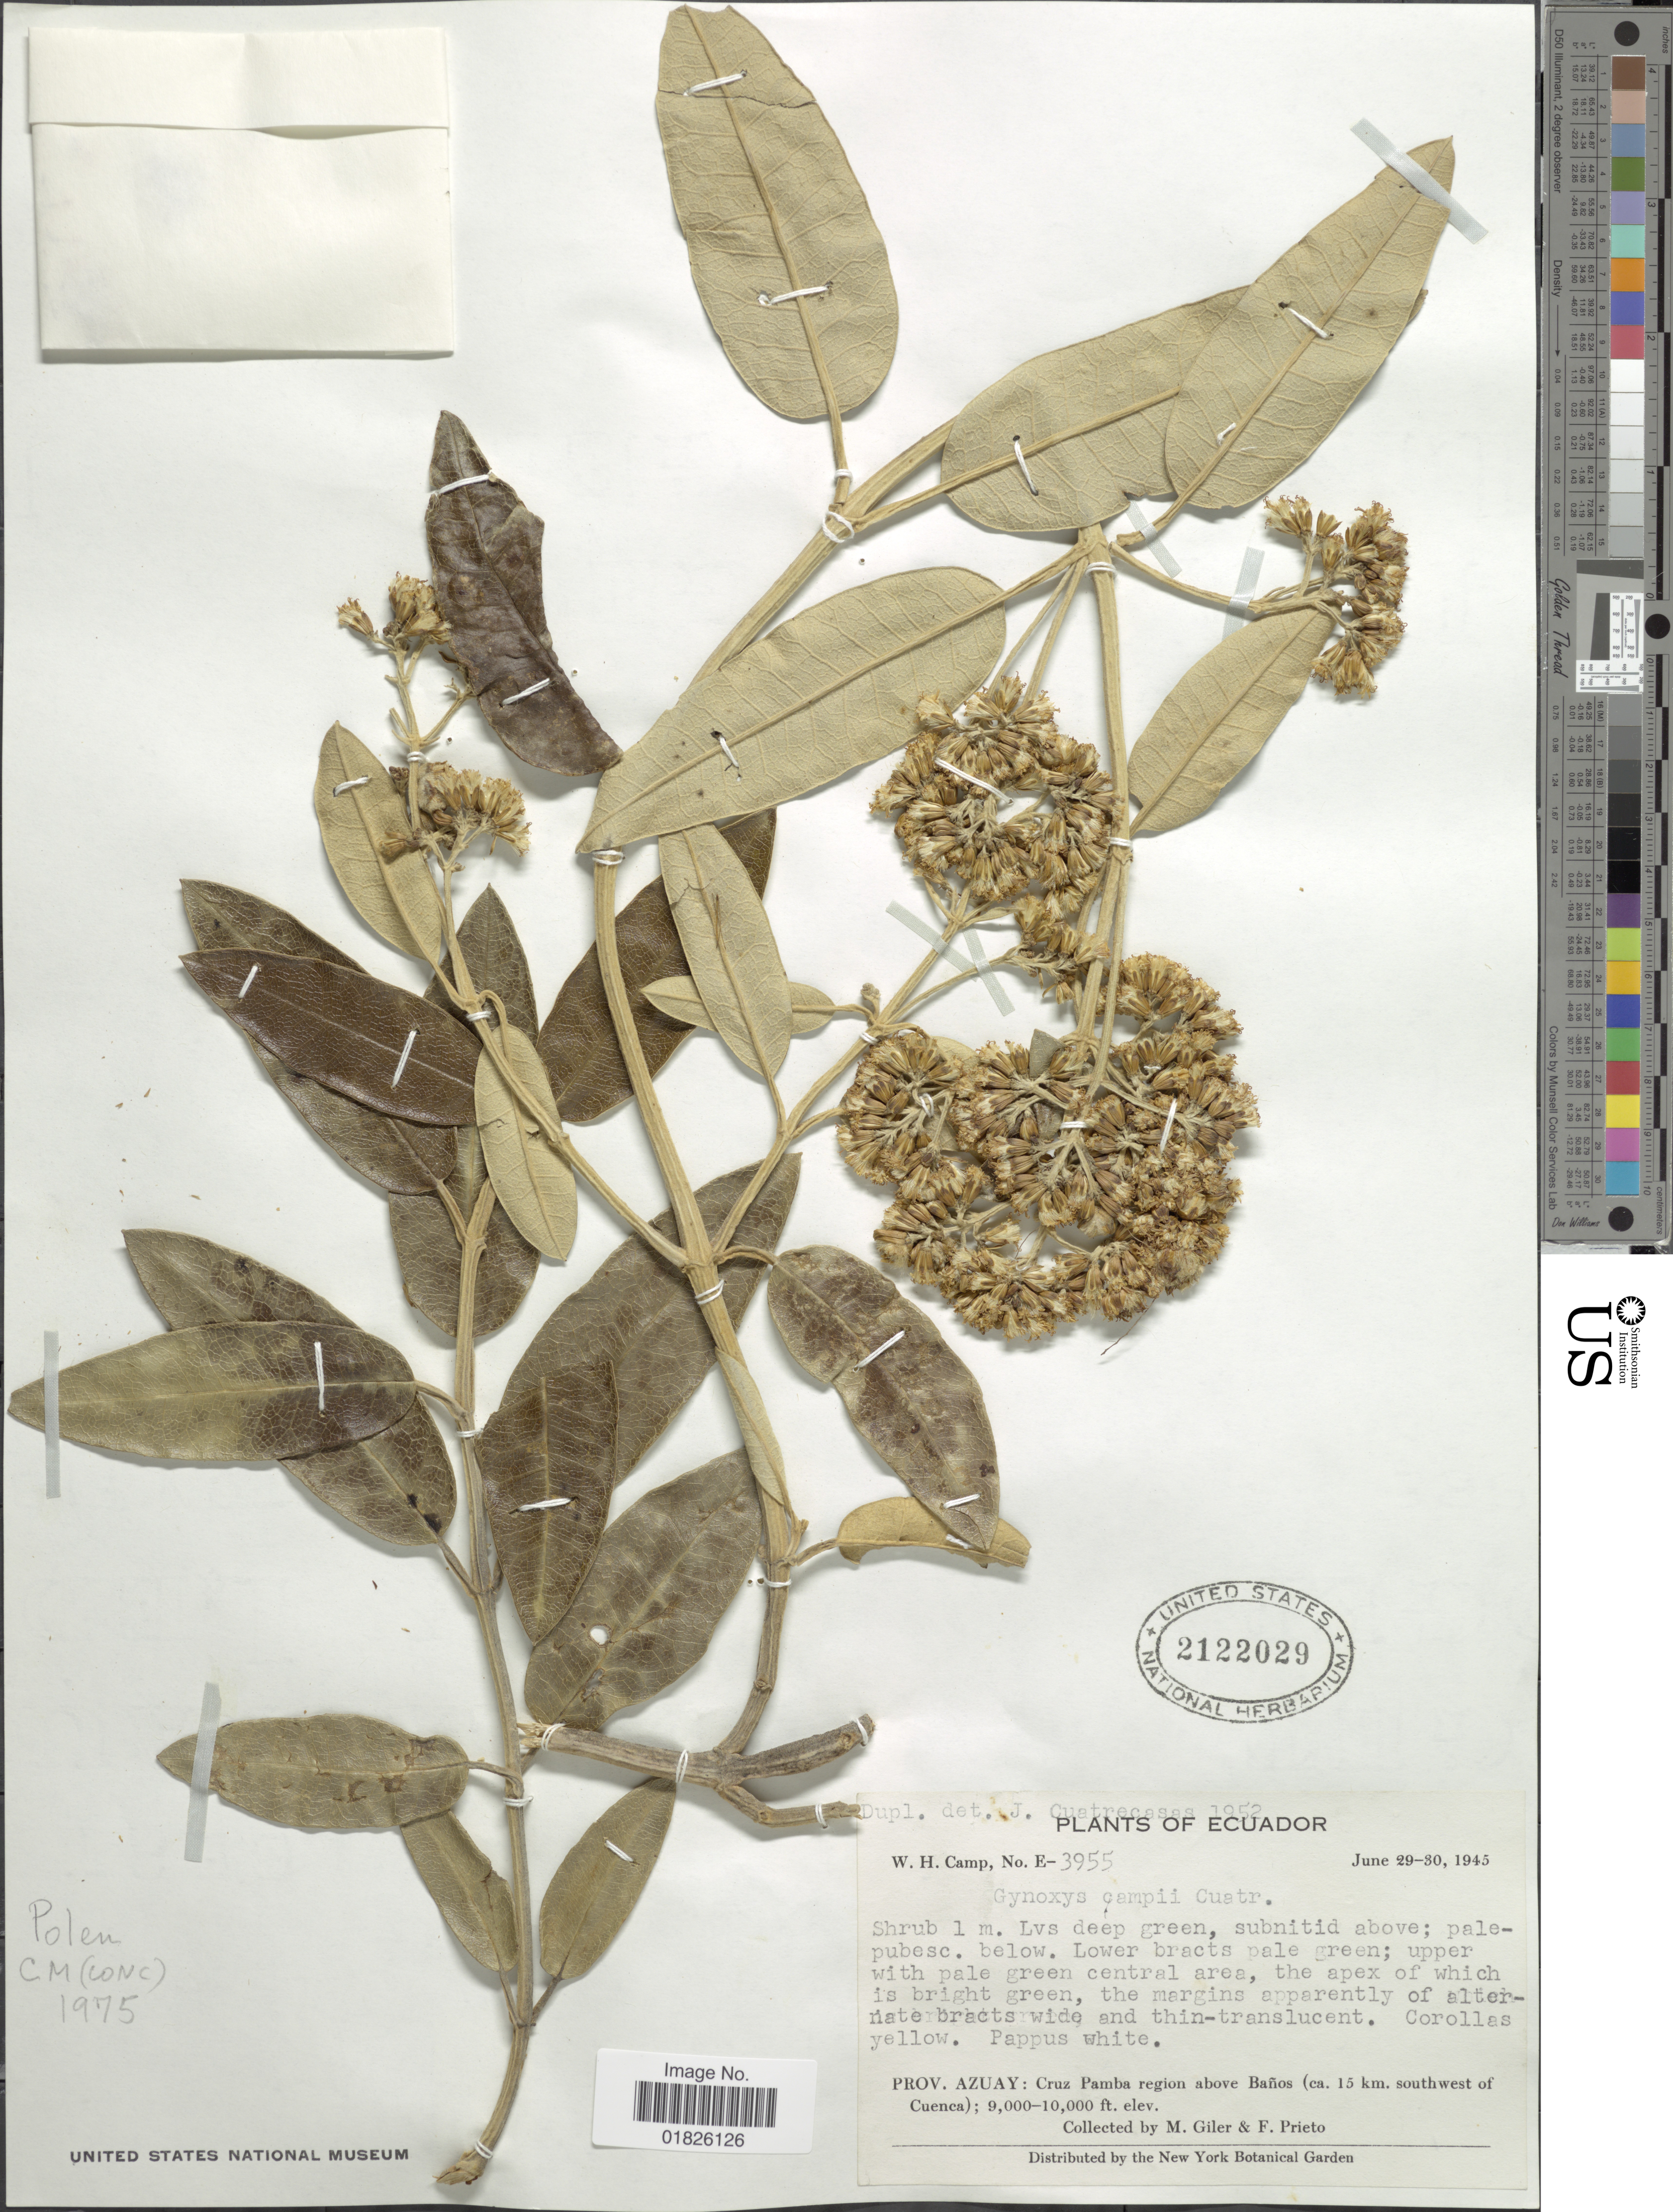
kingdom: Plantae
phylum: Tracheophyta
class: Magnoliopsida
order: Asterales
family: Asteraceae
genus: Gynoxys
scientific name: Gynoxys campii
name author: Cuatrec.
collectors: M. Gíler & F. Prieto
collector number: E-3955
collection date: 1945-06-29/1945-06-30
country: Ecuador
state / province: Azuay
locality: Cruz Pamba region above Bamnos (ca 15 km. southwest of Cuenca)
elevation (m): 2743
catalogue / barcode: US 2122029